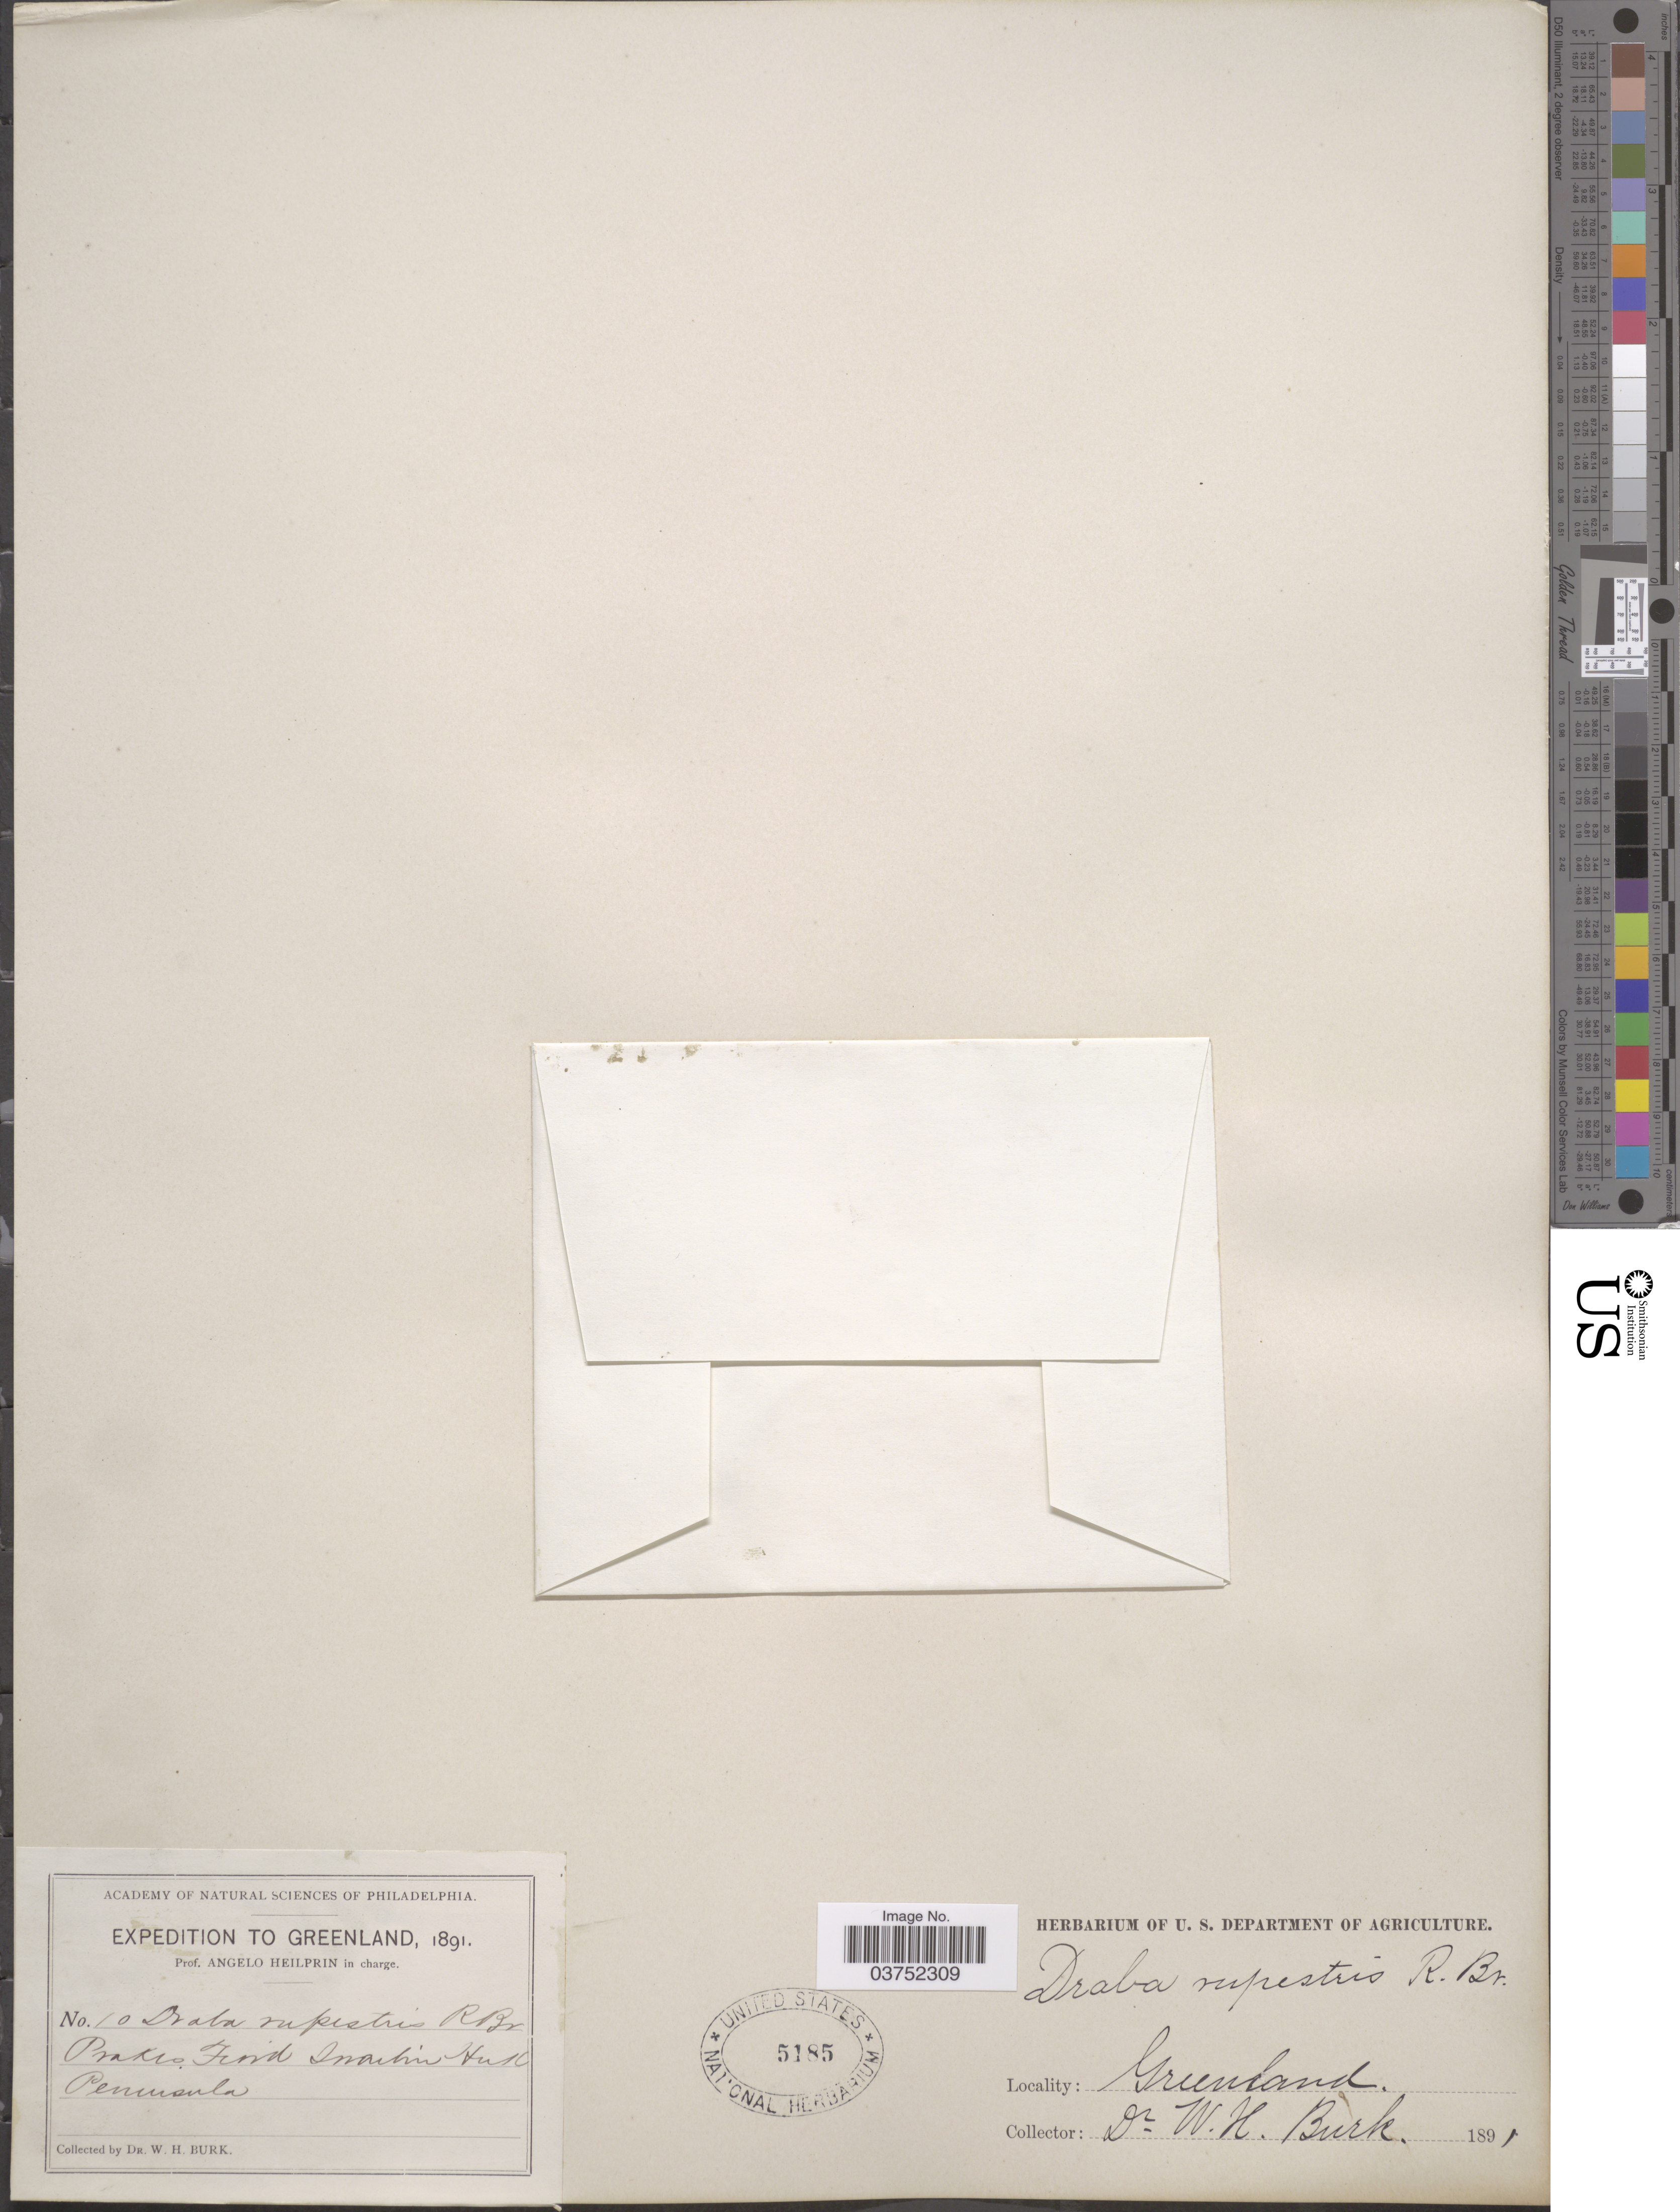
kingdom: Plantae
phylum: Tracheophyta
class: Magnoliopsida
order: Brassicales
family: Brassicaceae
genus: Draba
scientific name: Draba rupestris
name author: W.T. Aiton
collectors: W. Burk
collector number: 10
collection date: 1891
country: Greenland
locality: Prakes Fiord Svartin Huk Penninsula.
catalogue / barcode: US 5185